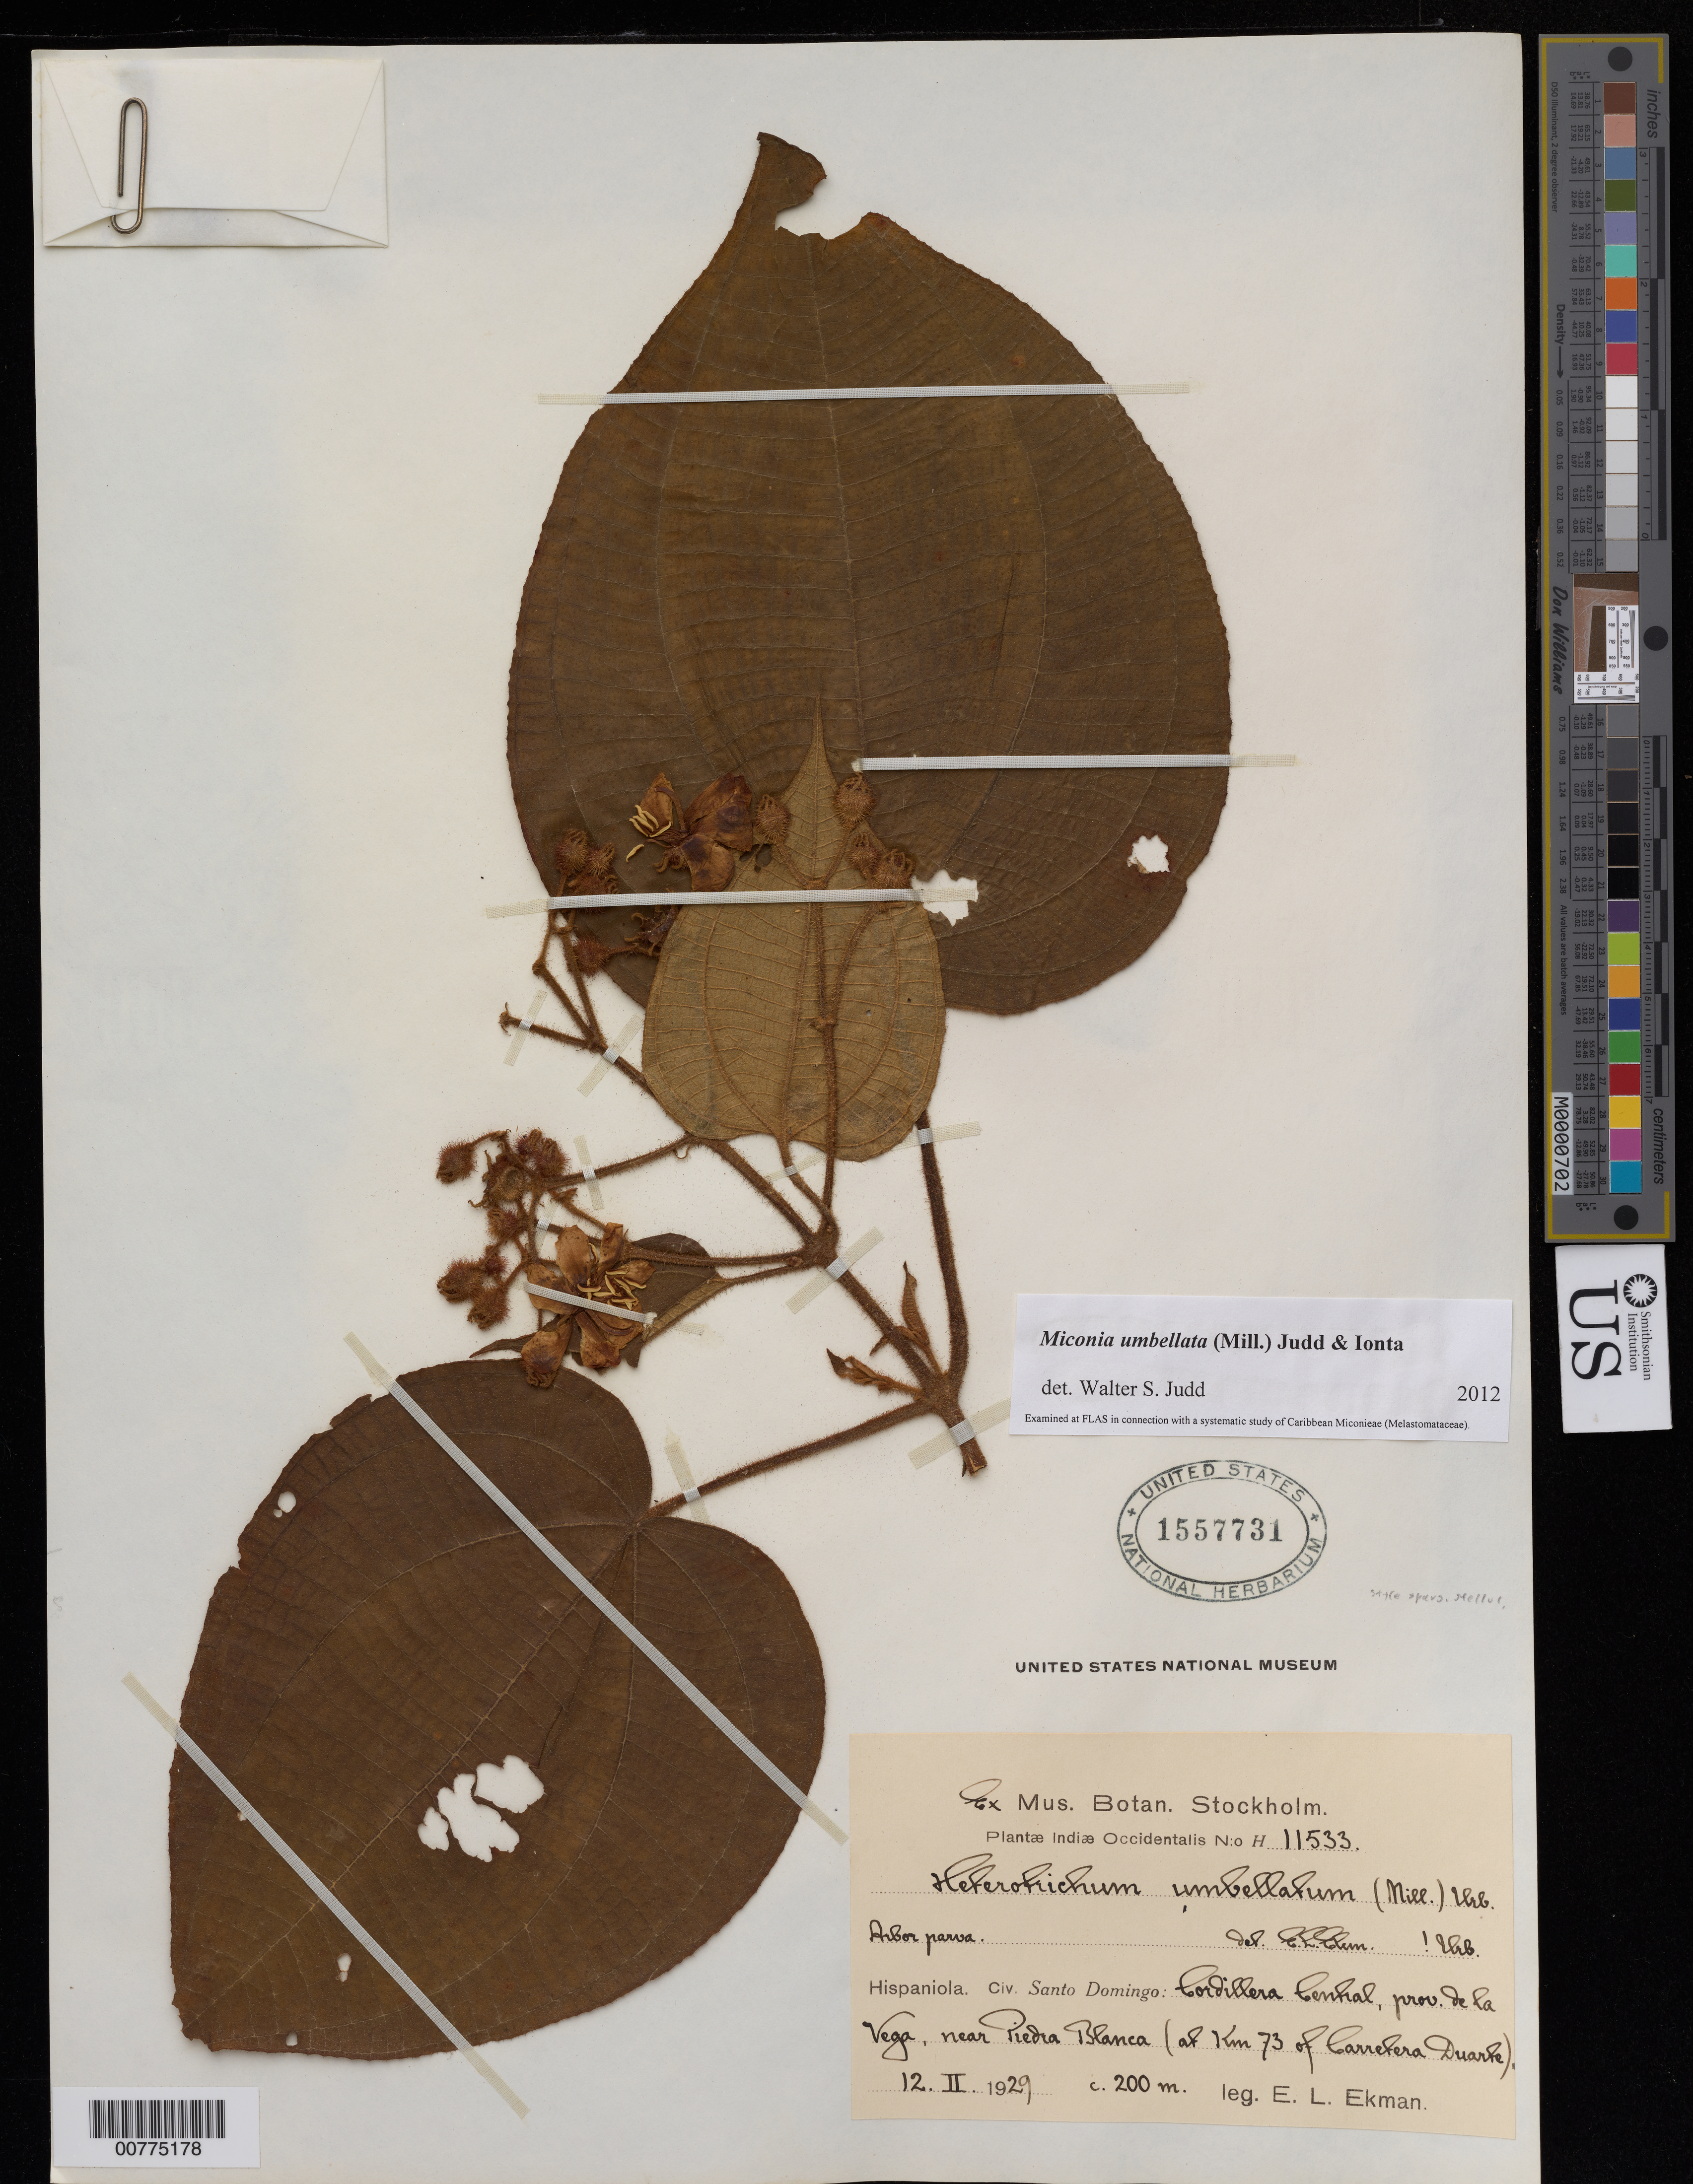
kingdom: Plantae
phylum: Tracheophyta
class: Magnoliopsida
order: Myrtales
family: Melastomataceae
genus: Miconia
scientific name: Miconia umbellata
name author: (Mill.) Judd & Ionta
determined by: Judd, Walter S.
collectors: E. L. Ekman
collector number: H 11533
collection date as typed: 12 Feb 1929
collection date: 1929-02-12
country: Dominican Republic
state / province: La Vega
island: Hispaniola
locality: Cordillera Central, near Piedra Blanca (at km 73 of Carretera Duarte).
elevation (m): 200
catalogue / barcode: US 1557731